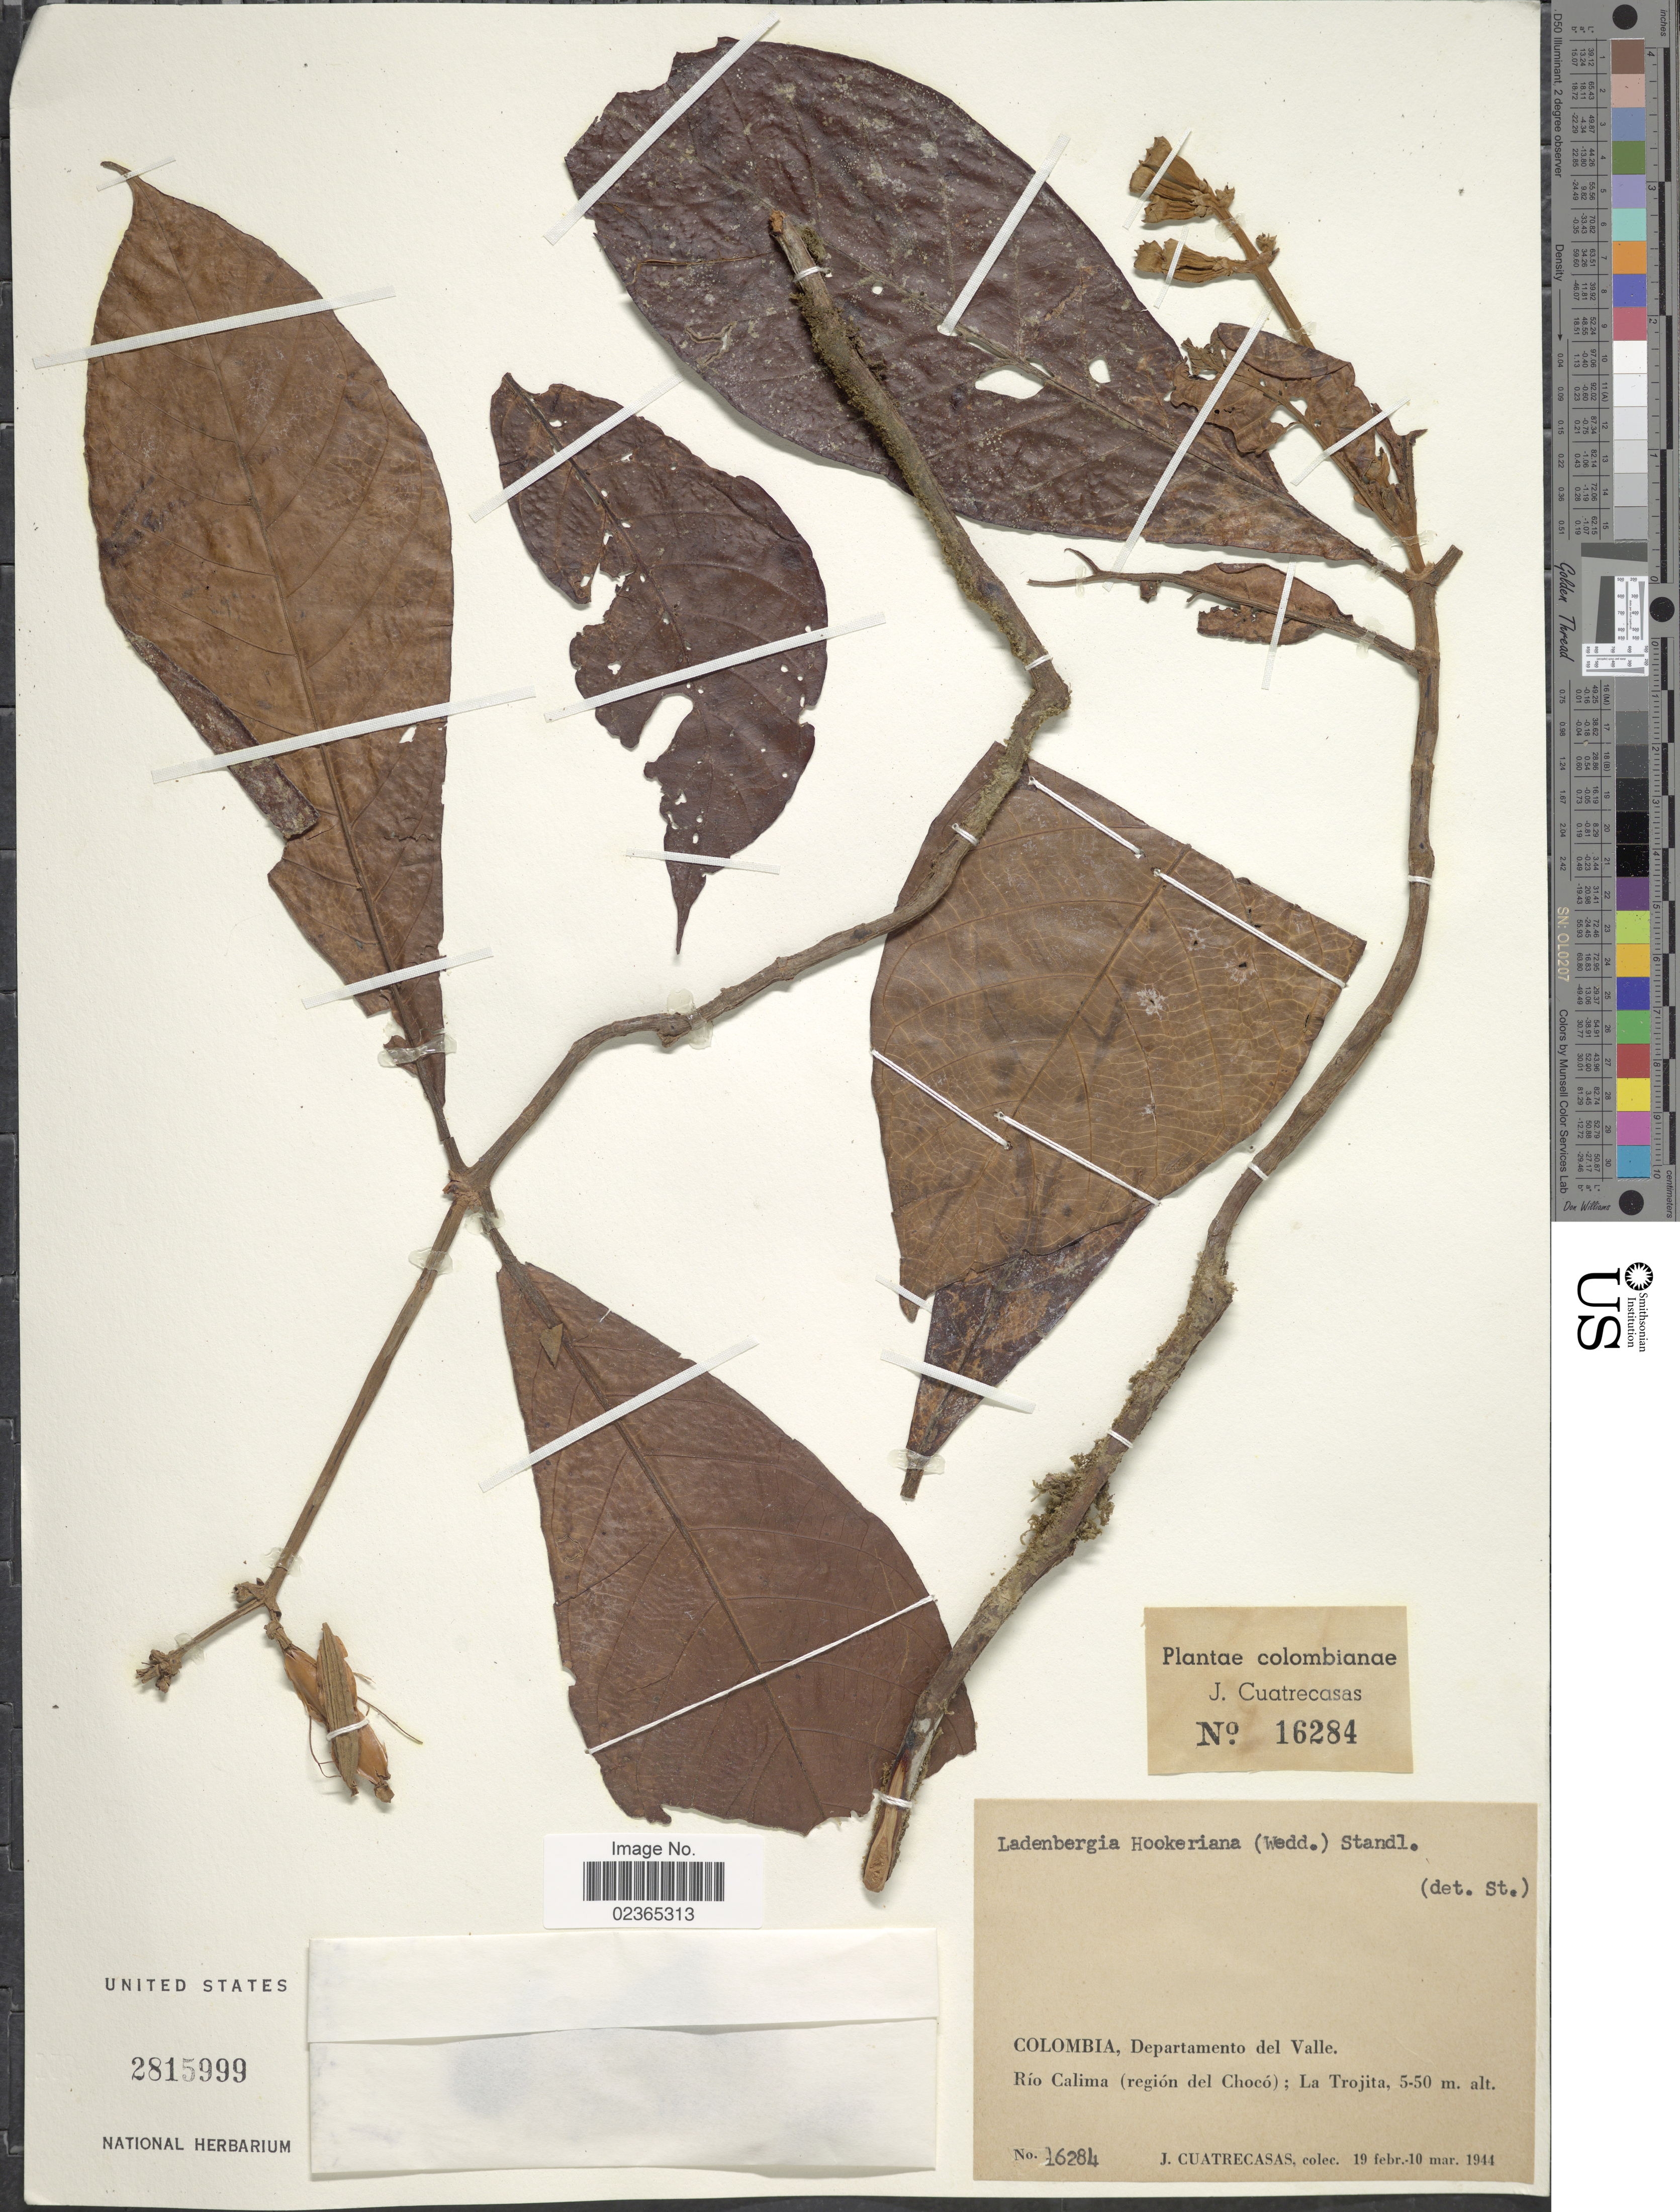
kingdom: Plantae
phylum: Tracheophyta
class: Magnoliopsida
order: Gentianales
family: Rubiaceae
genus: Ladenbergia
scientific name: Ladenbergia hookeriana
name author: (Wedd.) Standl.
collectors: J. Cuatrecasas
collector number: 16284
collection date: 1944-02-19/1944-03-10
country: Colombia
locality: Departamento del Valle, Rio Calima (region del Choco); La Trojita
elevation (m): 5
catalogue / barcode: US 2815999